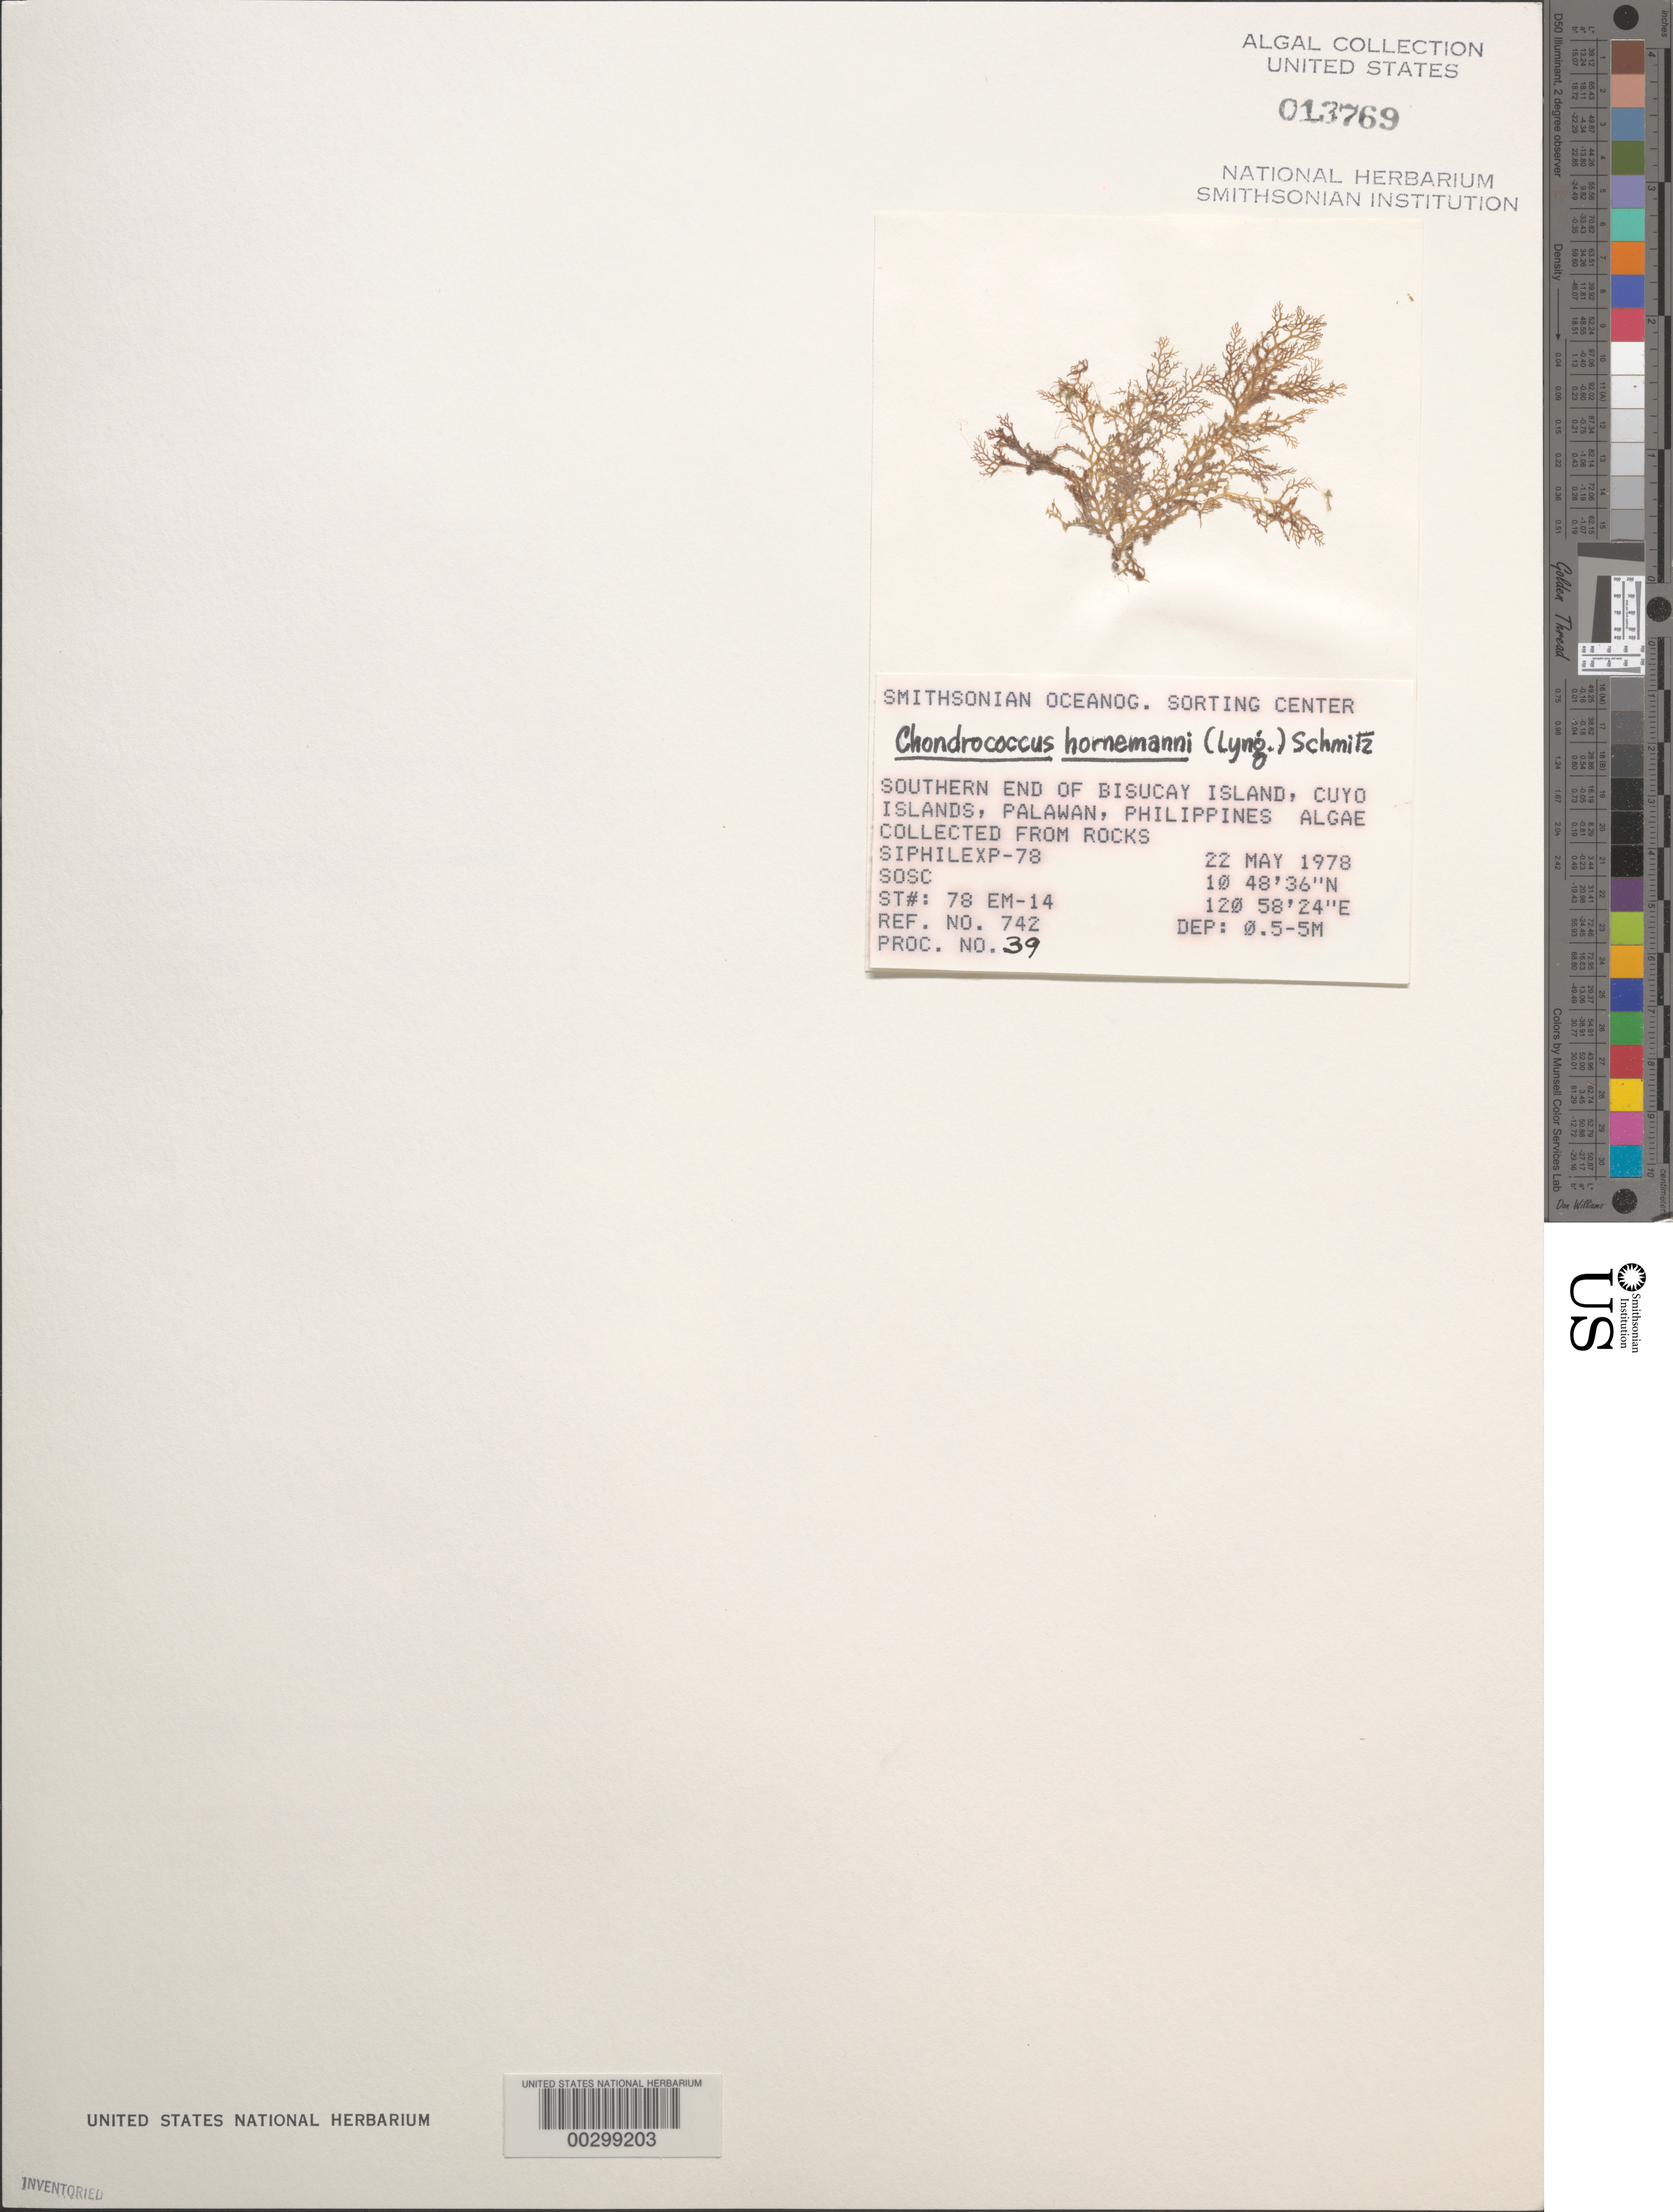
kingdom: Plantae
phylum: Rhodophyta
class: Florideophyceae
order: Gigartinales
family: Rhizophyllidaceae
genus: Portieria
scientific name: Portieria hornemannii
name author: (Lyngbye) P.C. Silva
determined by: Algae name updating Project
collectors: SOSC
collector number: Station 78 Em-14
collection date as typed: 22 May 1978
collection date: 1978-05-22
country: Philippines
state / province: Mimaropa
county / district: Palawan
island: Bisucay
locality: Southern end of island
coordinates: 10 48' 36" N, 120 58' 24" E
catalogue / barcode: US 13769